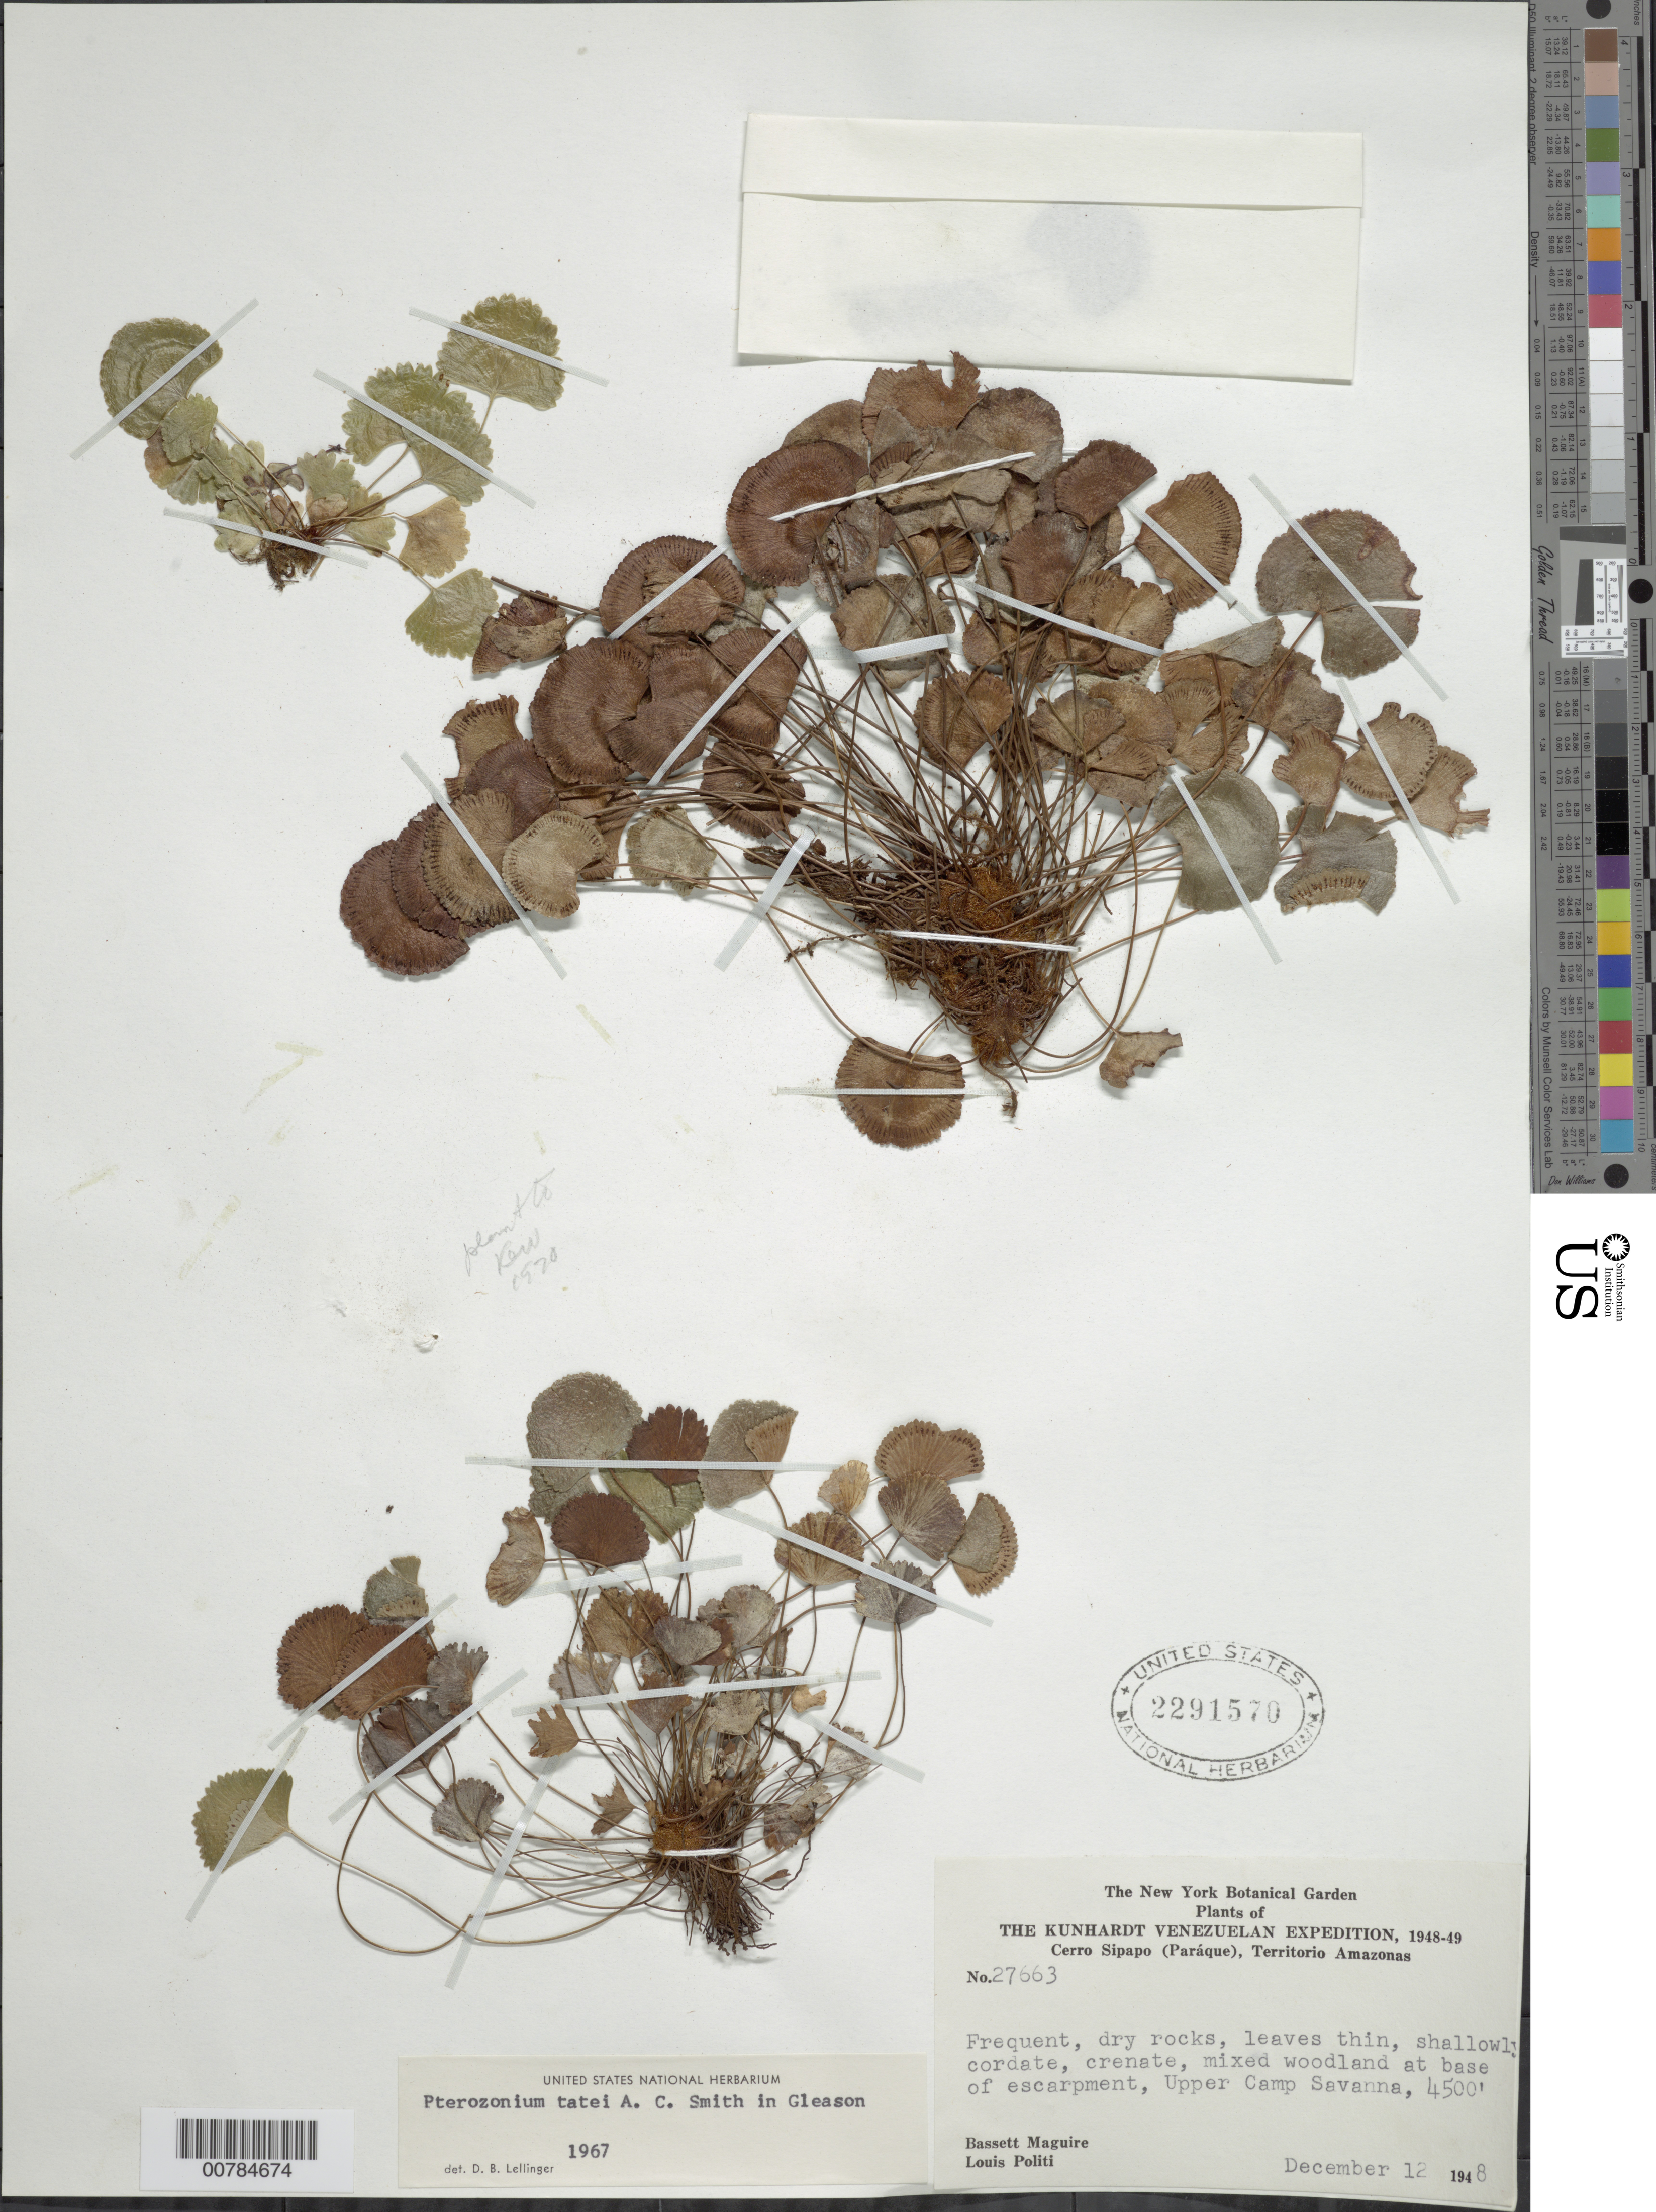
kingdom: Plantae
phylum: Tracheophyta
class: Polypodiopsida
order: Polypodiales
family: Pteridaceae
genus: Pterozonium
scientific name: Pterozonium tatei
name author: A.C. Sm.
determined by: Lellinger, David B., (BOT), Smithsonian Institution - National Museum of Natural History (UNITED STATES)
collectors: B. Maguire & L. Politi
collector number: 27663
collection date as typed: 12-Dec-48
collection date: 1948-12-12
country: Venezuela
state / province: Amazonas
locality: Cerro Sipapo (Paráque), upper Camp Savanna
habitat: Dry rocks, mixed woodland at base of escarpment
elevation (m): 1372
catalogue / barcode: US 2291570